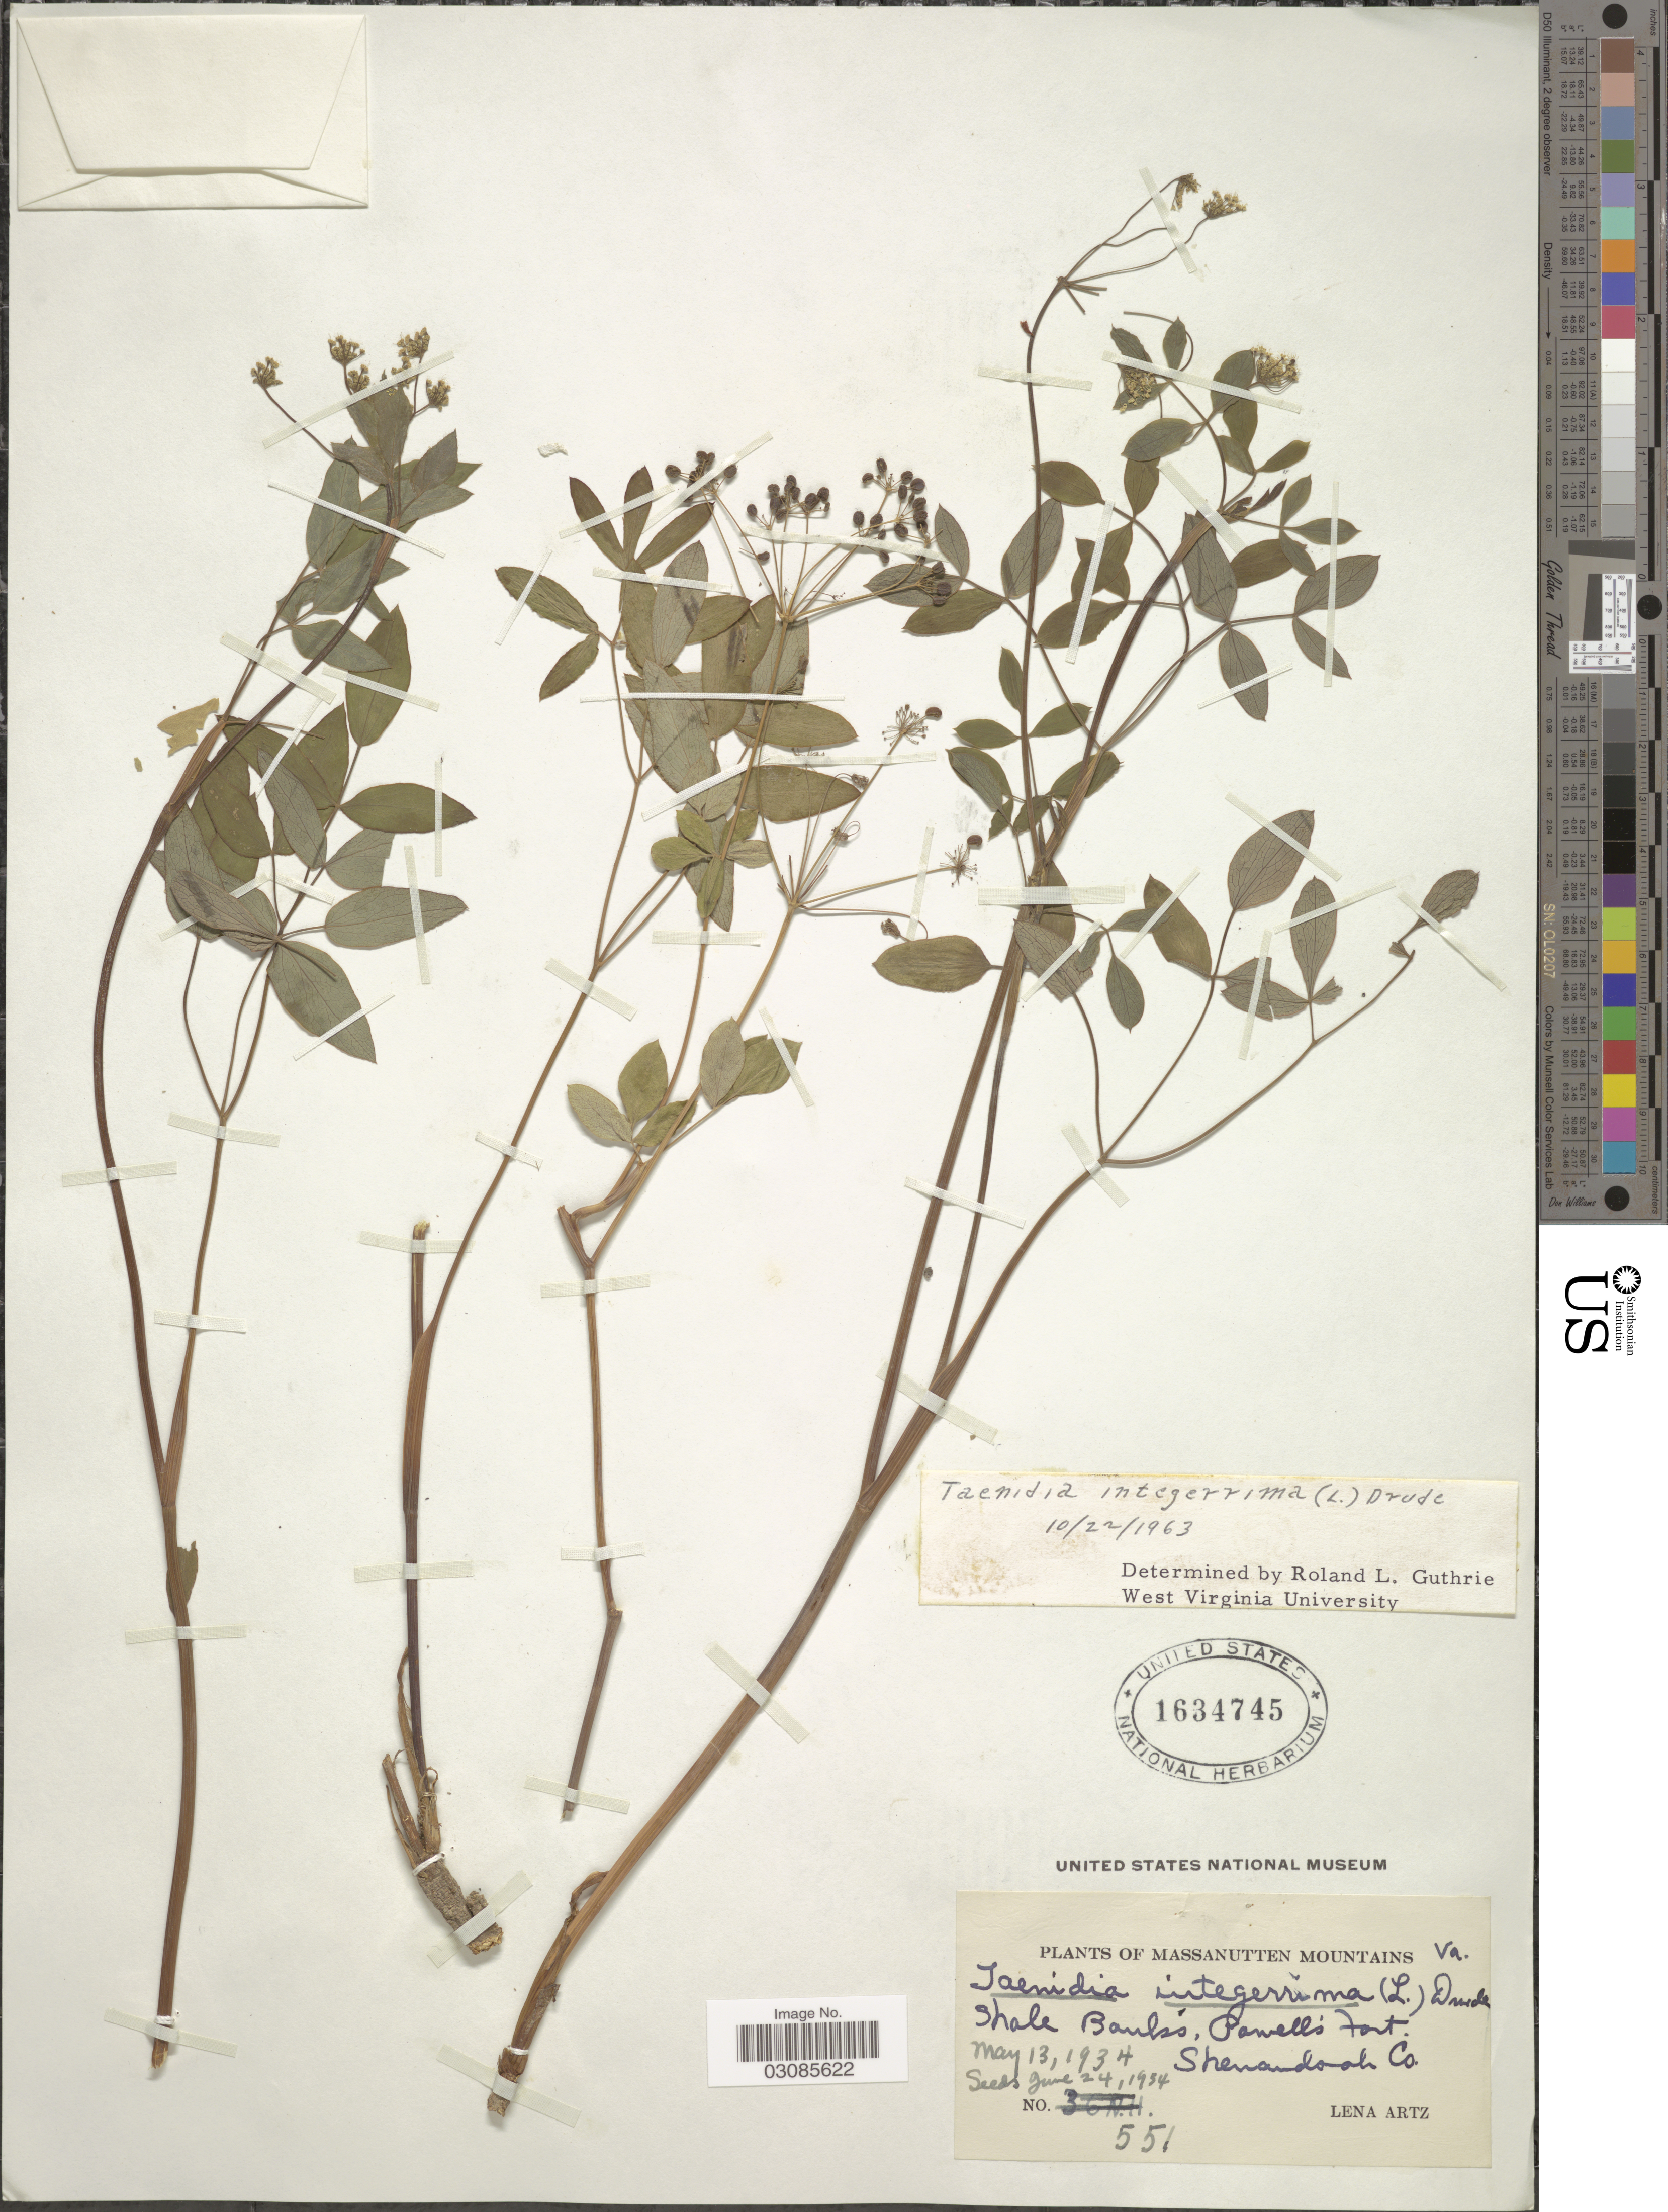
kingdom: Plantae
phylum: Tracheophyta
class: Magnoliopsida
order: Apiales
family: Apiaceae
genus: Taenidia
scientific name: Taenidia integerrima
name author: (L.) Drude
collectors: L. Artz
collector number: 551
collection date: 1934-05-13/1934-06-24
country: United States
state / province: Virginia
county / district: Shenandoah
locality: Massanutten Mountains. Shale Banks, Powell's Fort. Shenandoah Co.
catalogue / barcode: US 1634745